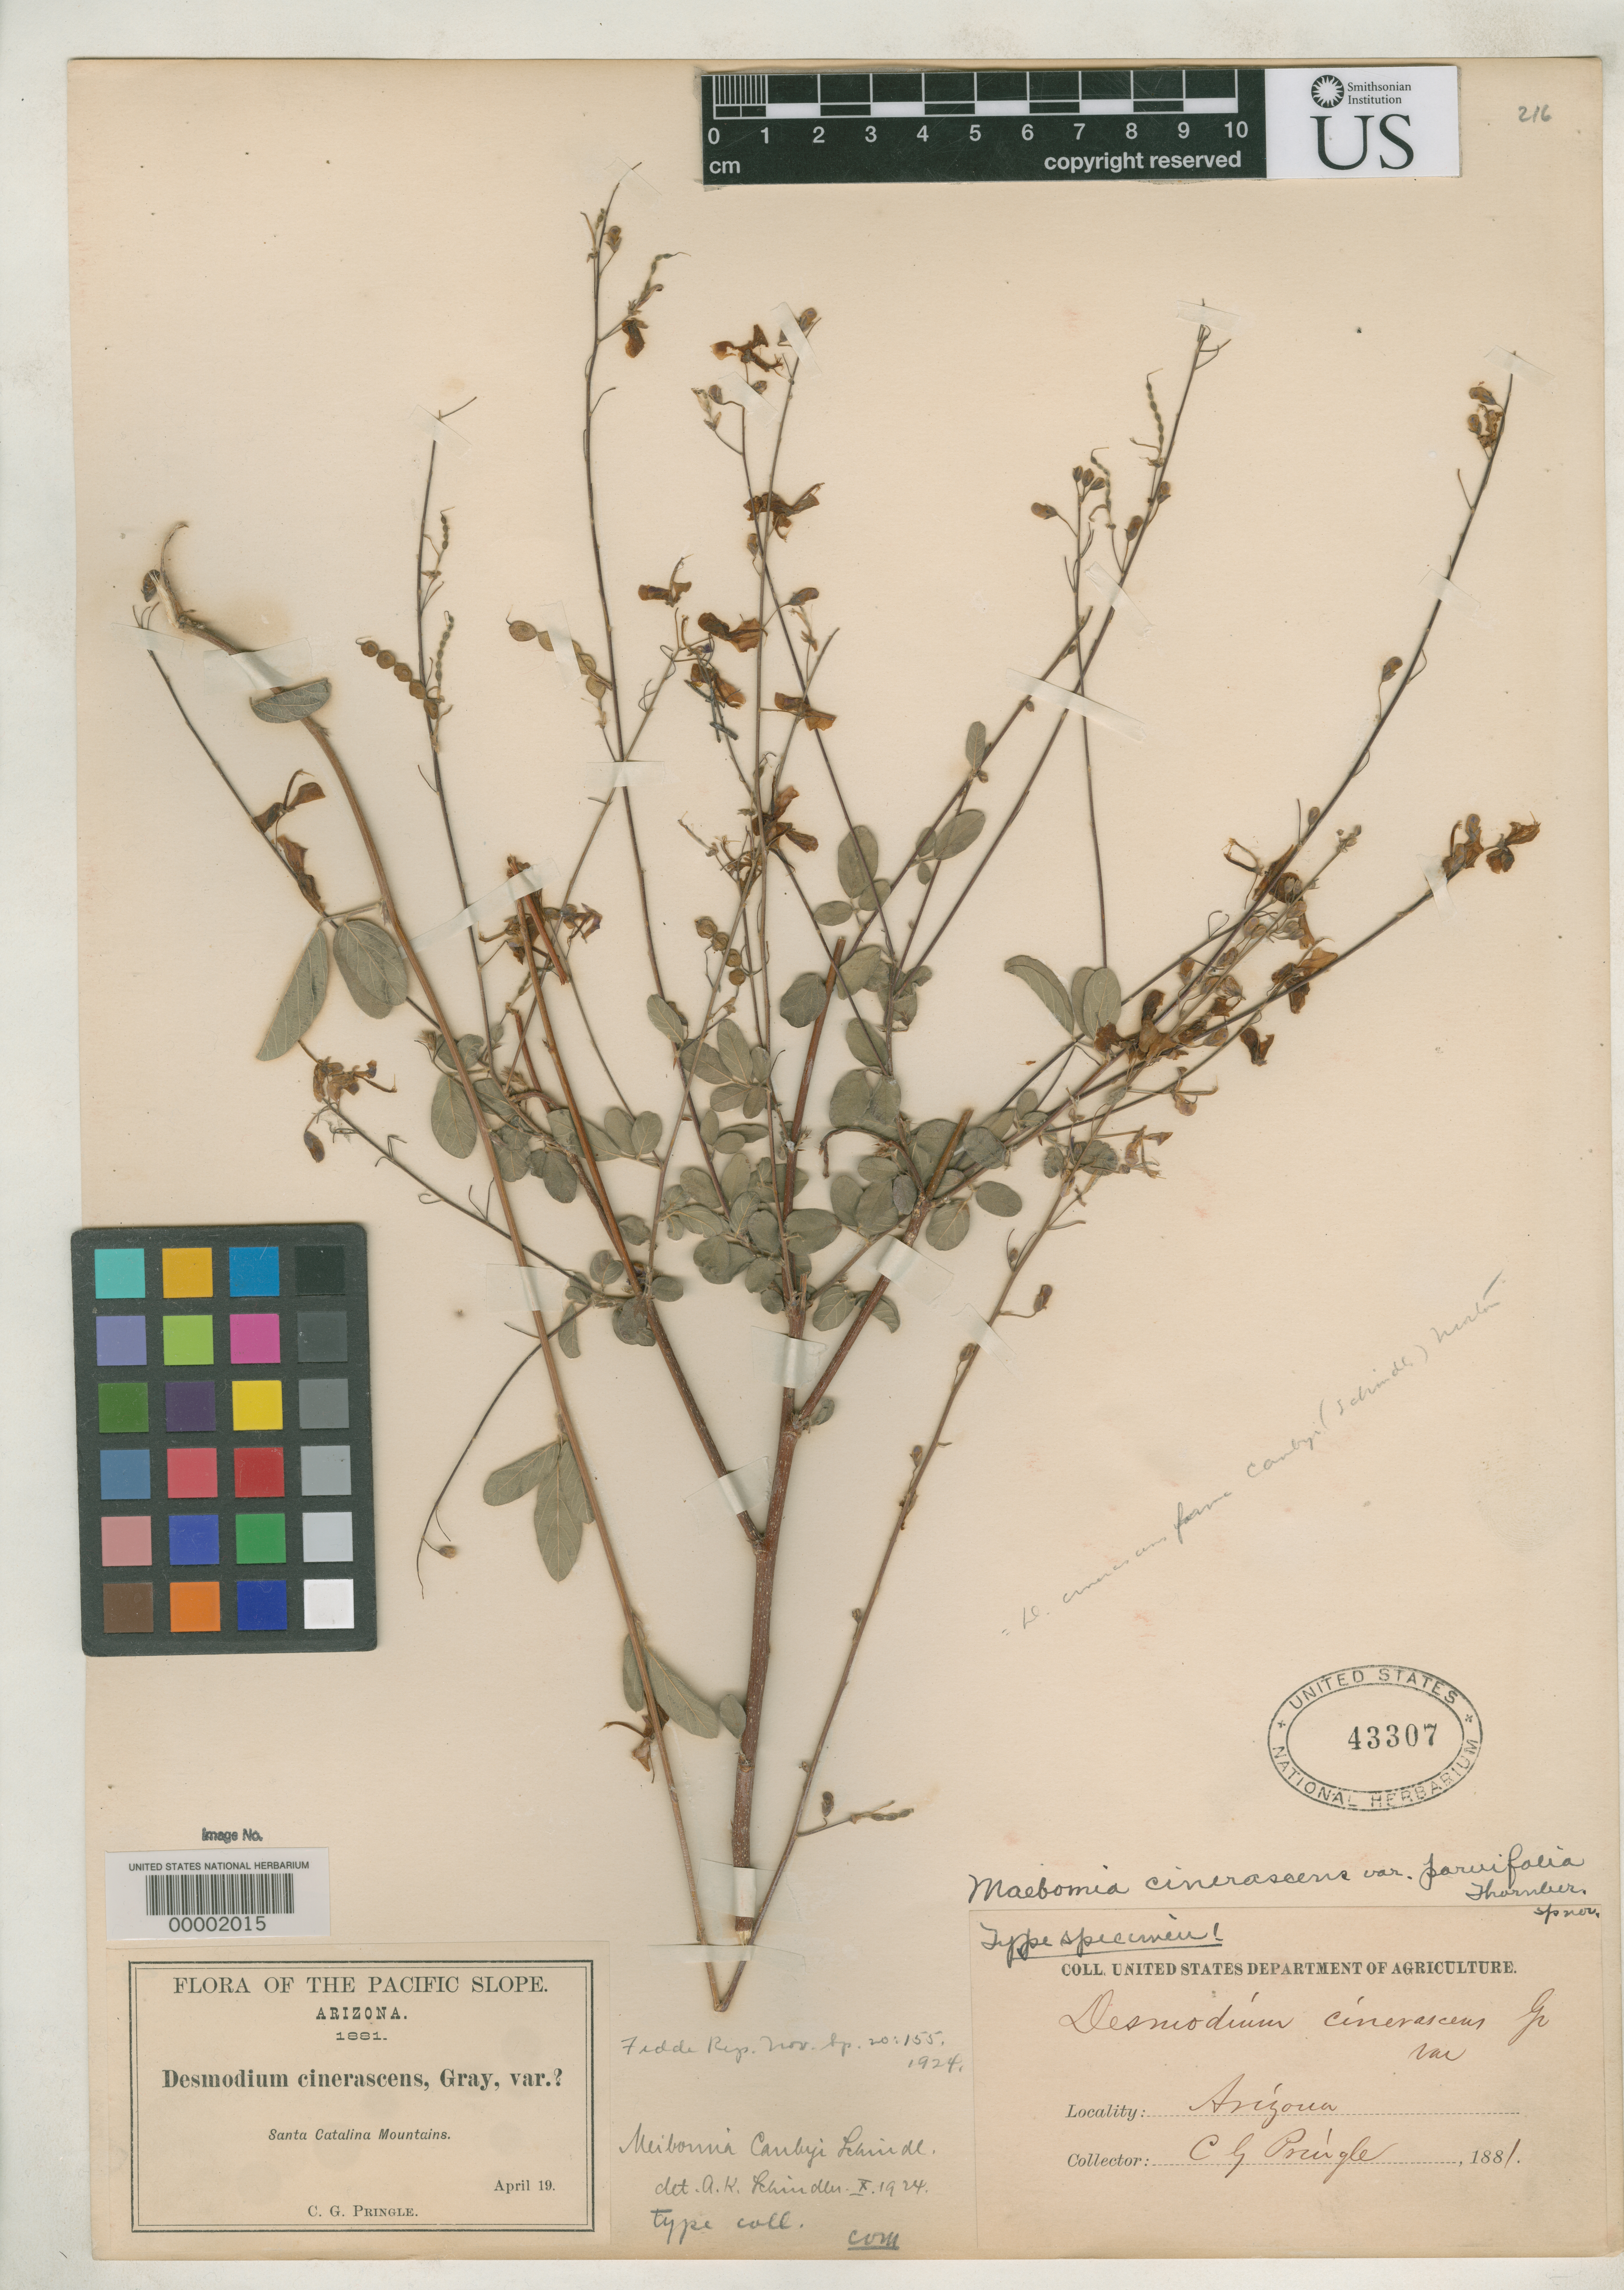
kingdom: Plantae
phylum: Tracheophyta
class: Magnoliopsida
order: Fabales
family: Fabaceae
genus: Meibomia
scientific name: Meibomia canbyi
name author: Schindl.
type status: Type Collection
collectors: C. G. Pringle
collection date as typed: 19 Apr 1881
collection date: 1881-04-19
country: United States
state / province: Arizona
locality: Santa Catalina Mountains.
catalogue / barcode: US 43307